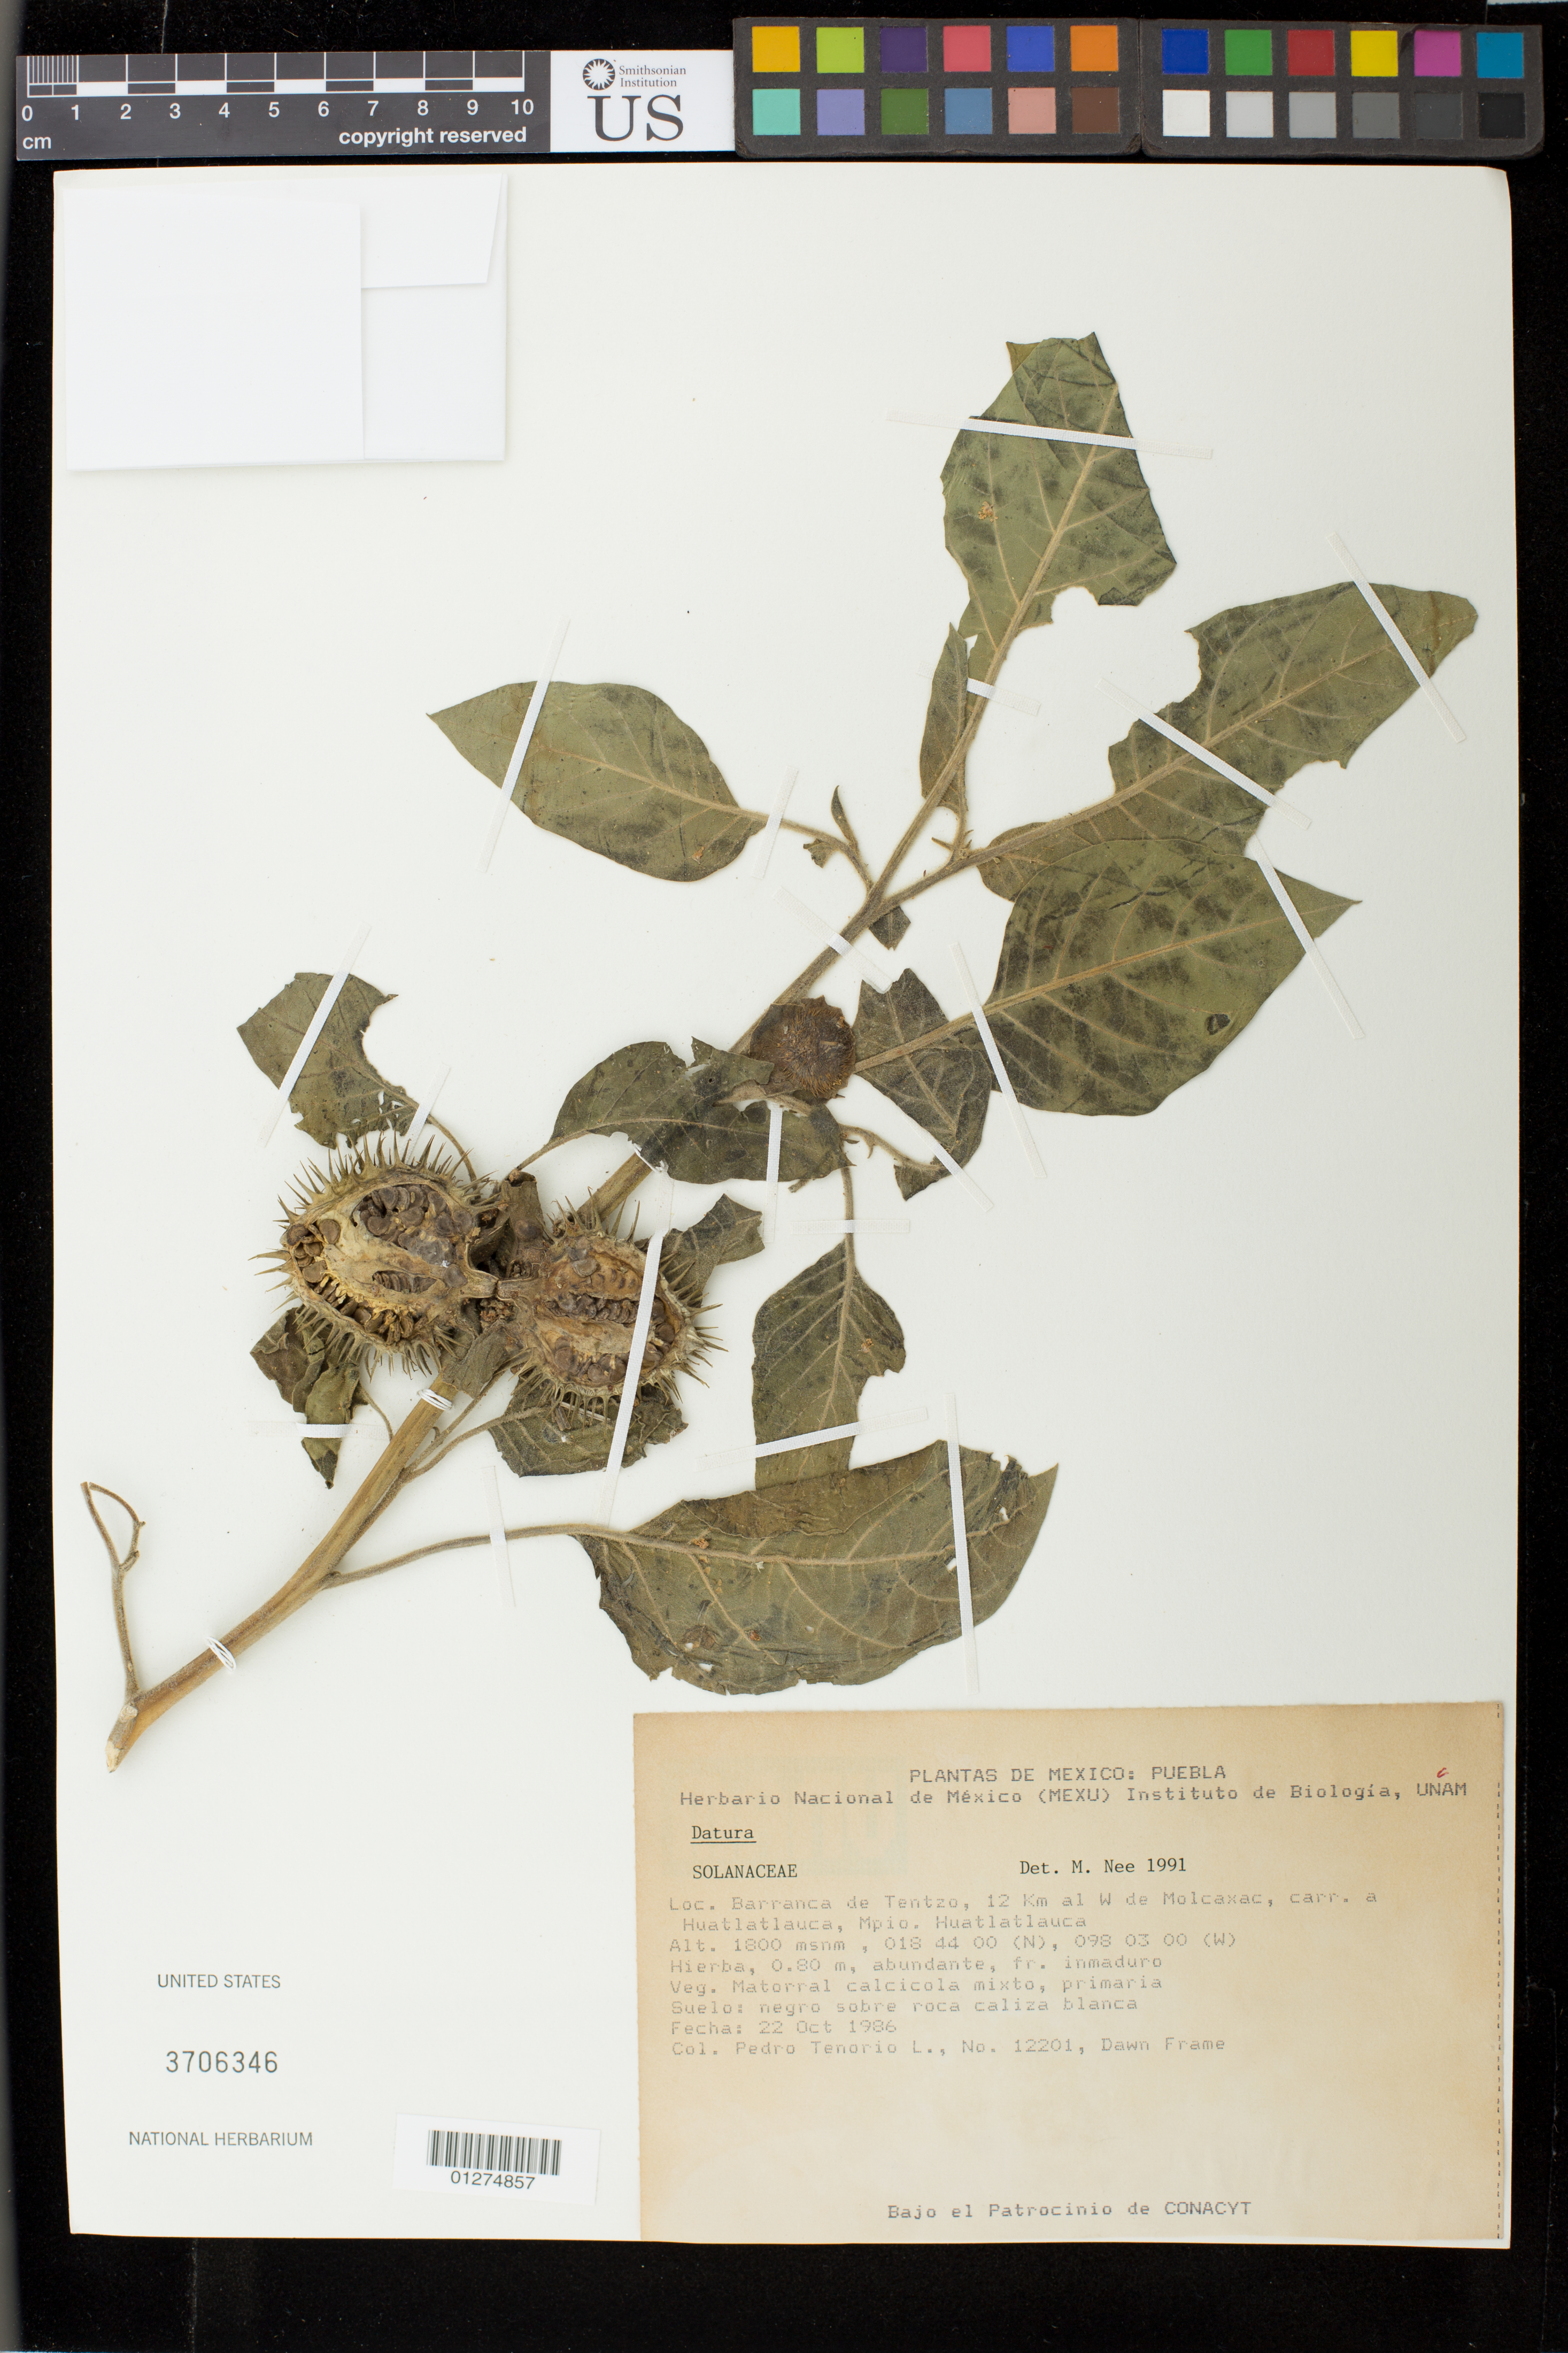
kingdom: Plantae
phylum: Tracheophyta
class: Magnoliopsida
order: Solanales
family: Solanaceae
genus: Datura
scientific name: Datura sp.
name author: L.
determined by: Nee, M.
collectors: P. Tenorio L. & D. Frame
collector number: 12201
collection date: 1986-10-22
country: México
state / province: Puebla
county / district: Huatlatlauca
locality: Barranca de Tentzo, 12 Km al W de Molcaxac, carr. a Huatlatlauca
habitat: matorral calcicola mixto, primaria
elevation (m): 1800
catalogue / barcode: US 3706346